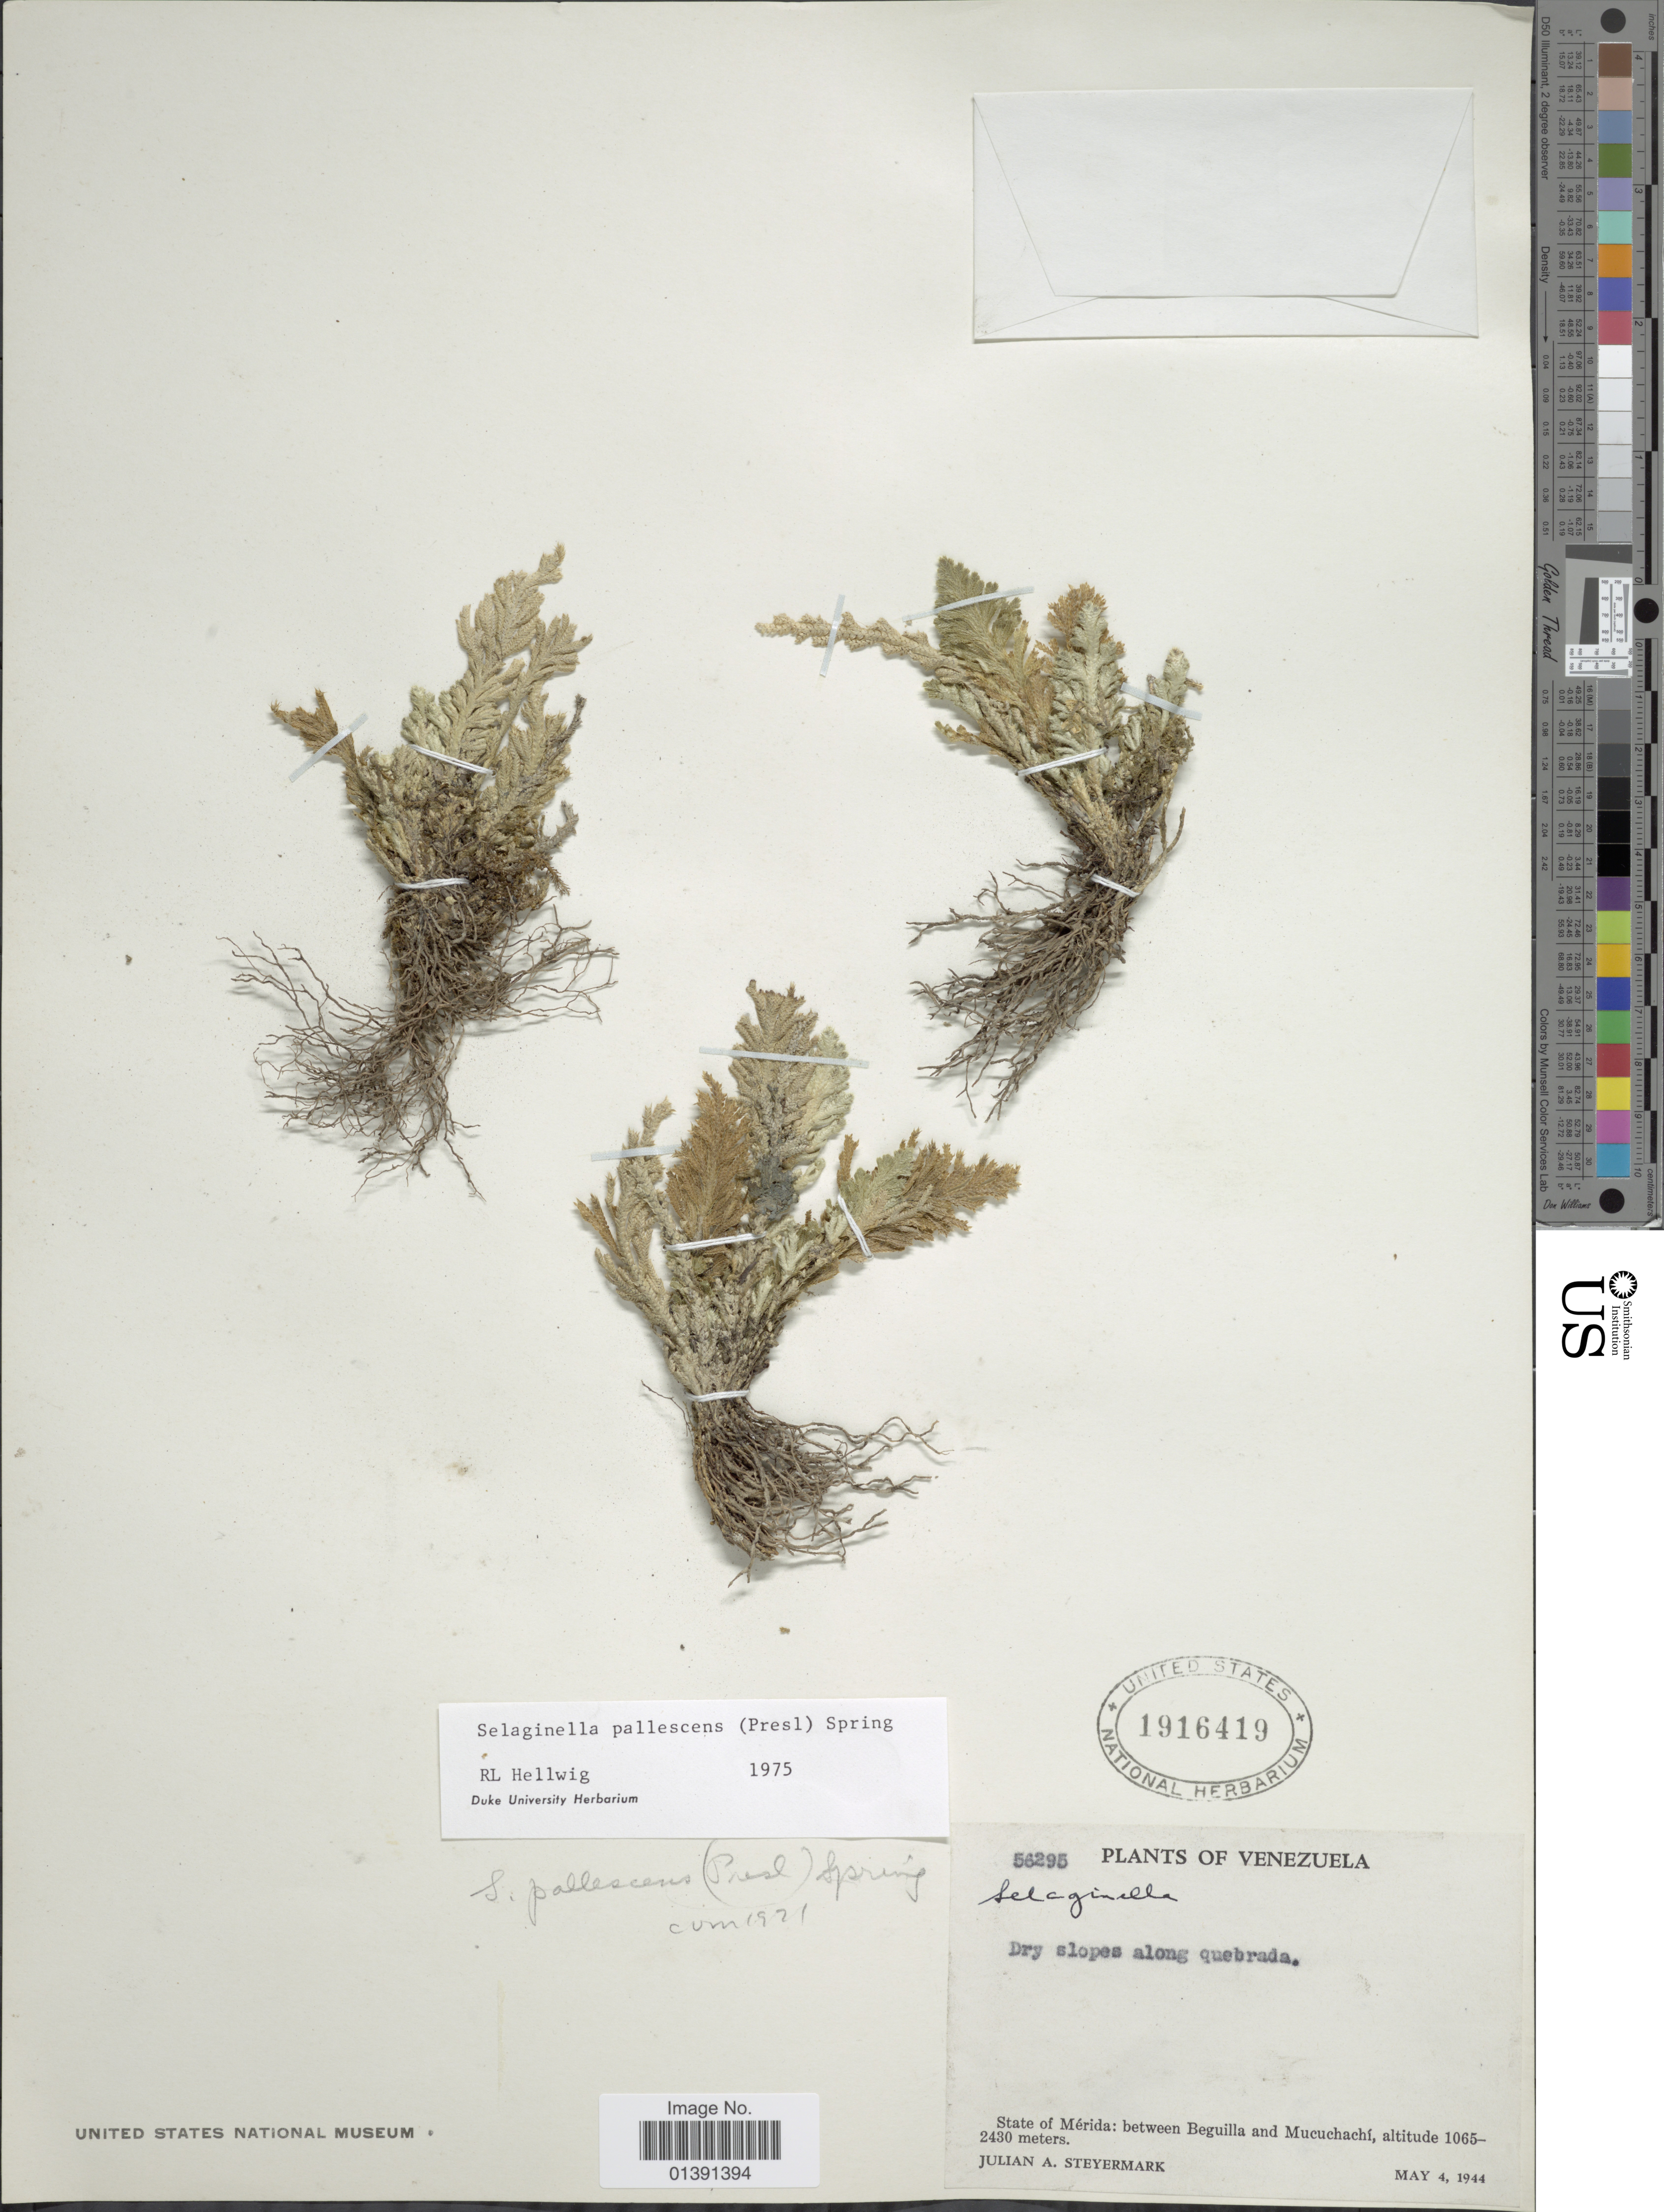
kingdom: Plantae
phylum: Tracheophyta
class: Lycopodiopsida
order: Selaginellales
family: Selaginellaceae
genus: Selaginella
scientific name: Selaginella pallescens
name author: (C. Presl) Spring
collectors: J. Steyermark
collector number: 56295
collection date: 1944-05-04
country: Venezuela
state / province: Mérida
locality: Between Beguilla and Mucuchachí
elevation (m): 1065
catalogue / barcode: US 1916419